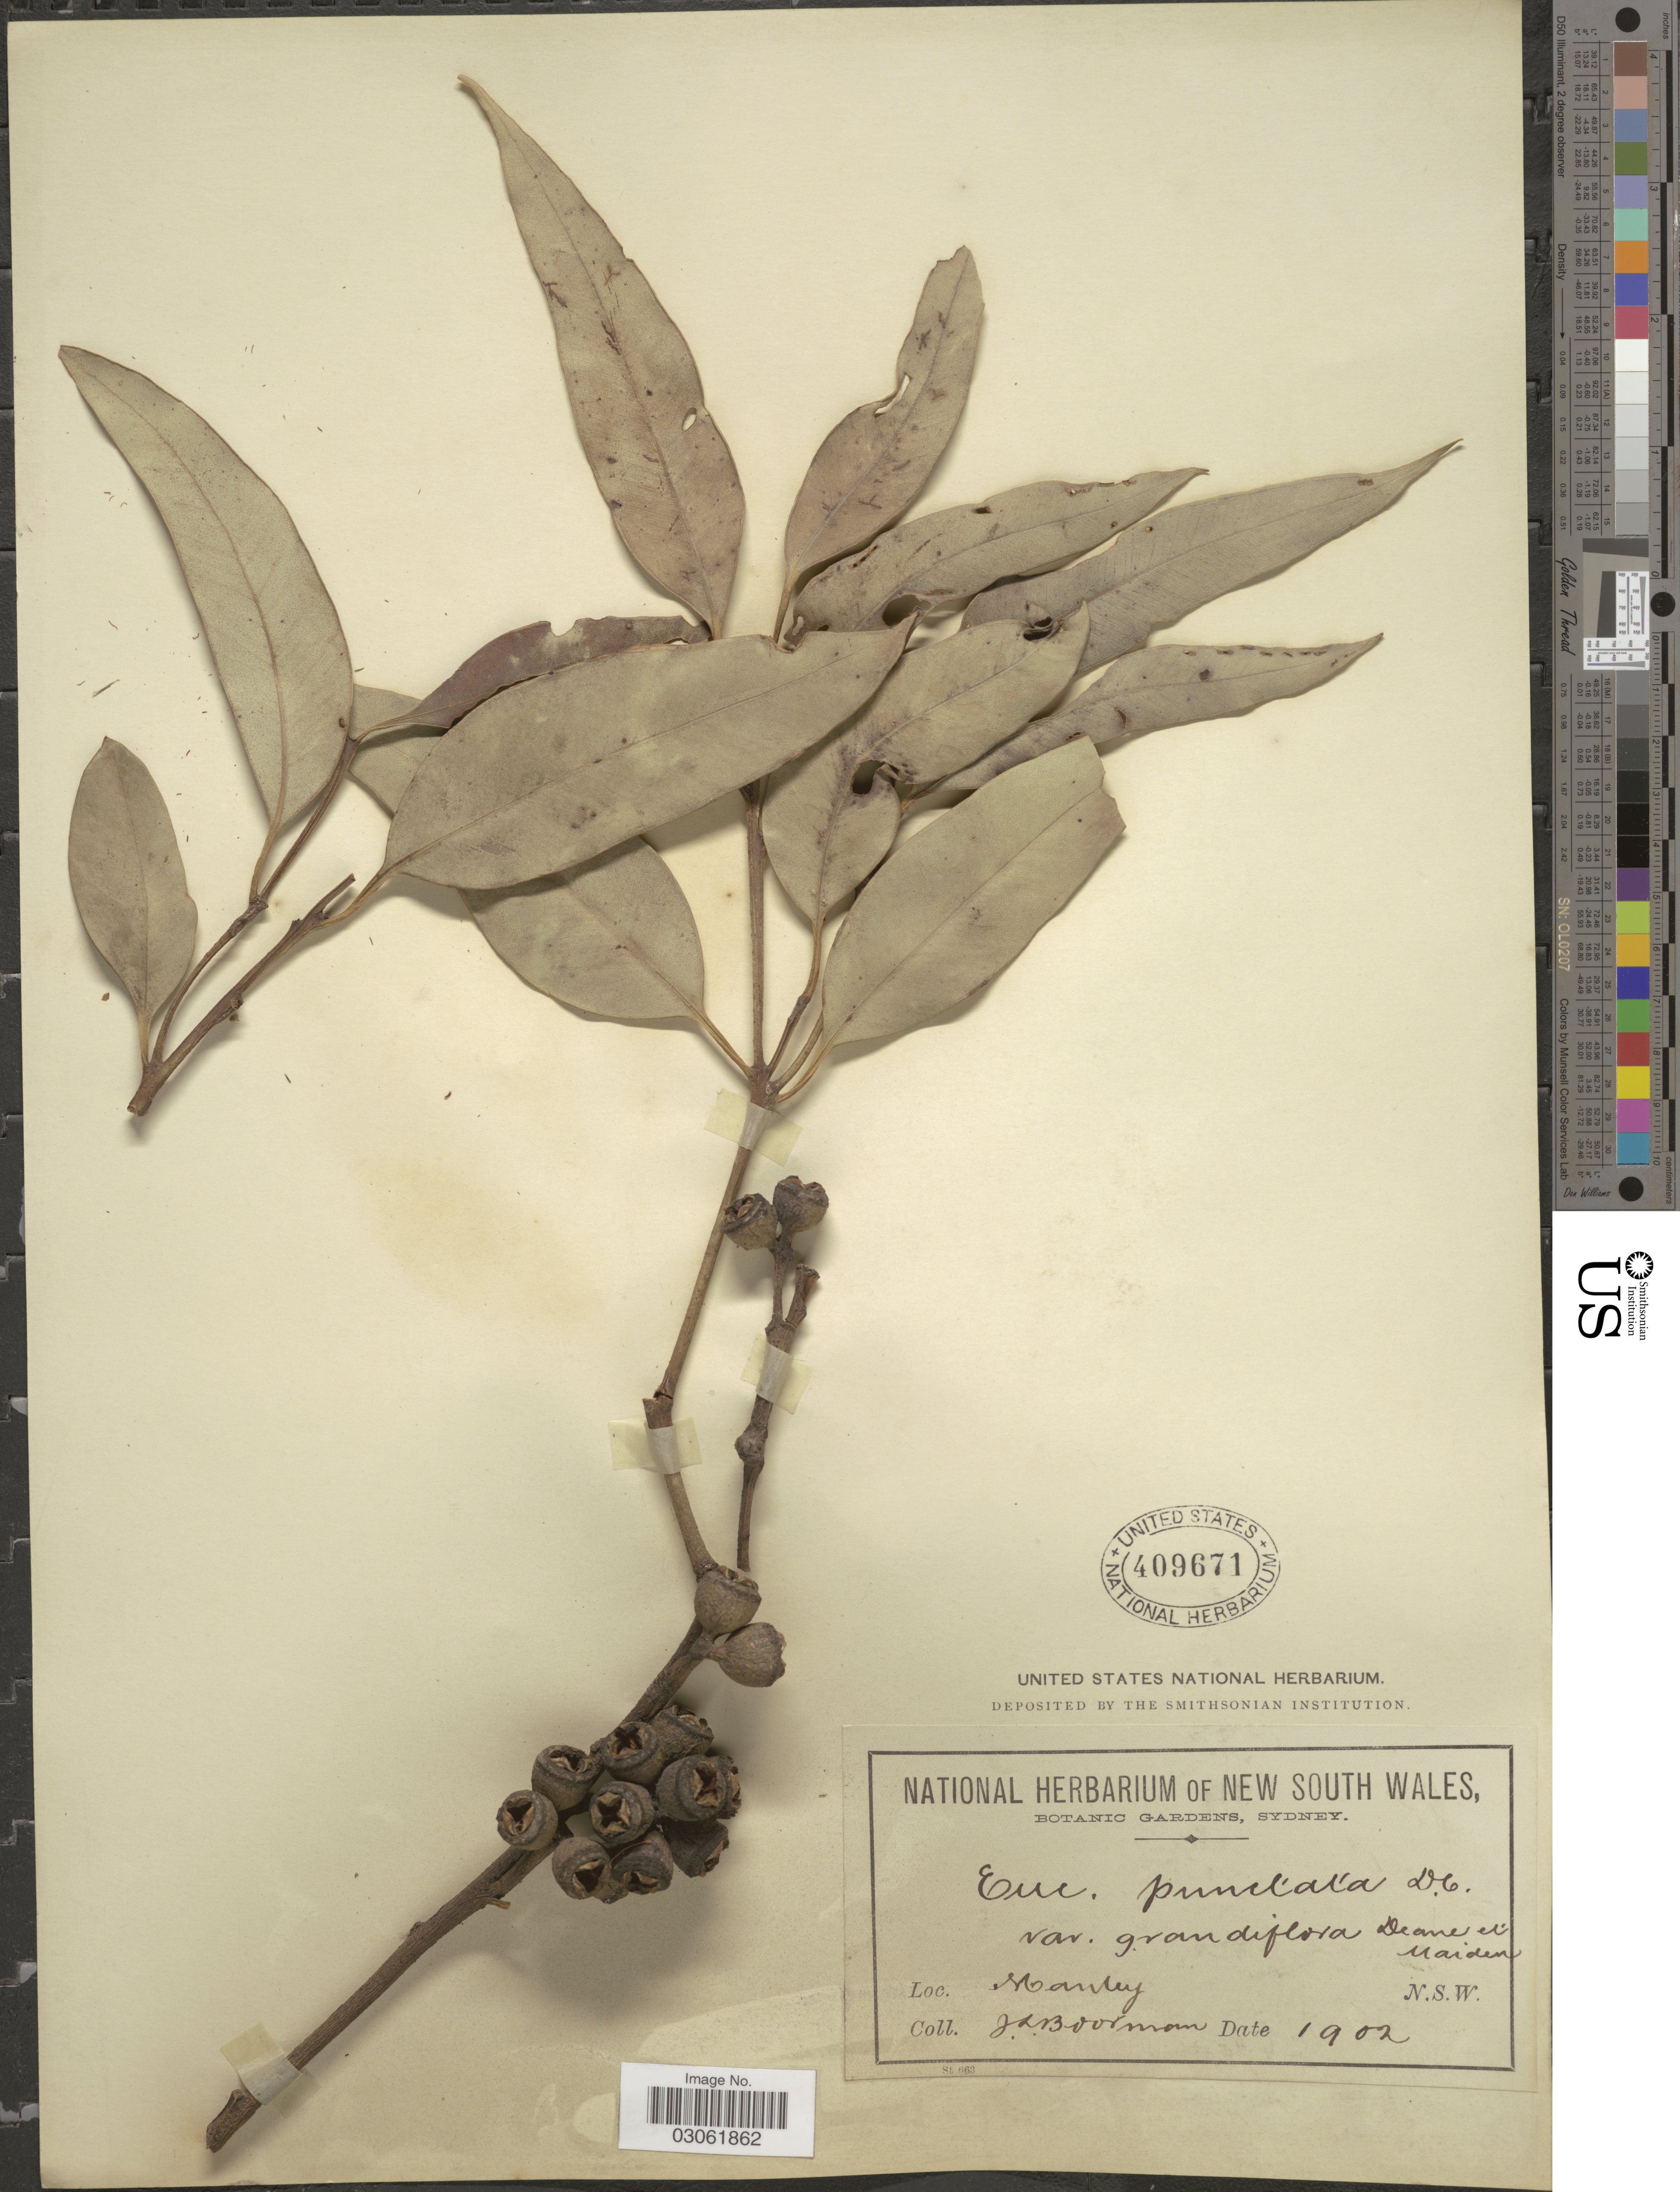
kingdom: Plantae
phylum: Tracheophyta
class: Magnoliopsida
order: Myrtales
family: Myrtaceae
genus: Eucalyptus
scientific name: Eucalyptus punctata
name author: (DC.) A. Cunn. ex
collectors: J. Boorman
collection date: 1902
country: Australia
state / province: New South Wales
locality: Manly.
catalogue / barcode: US 409671